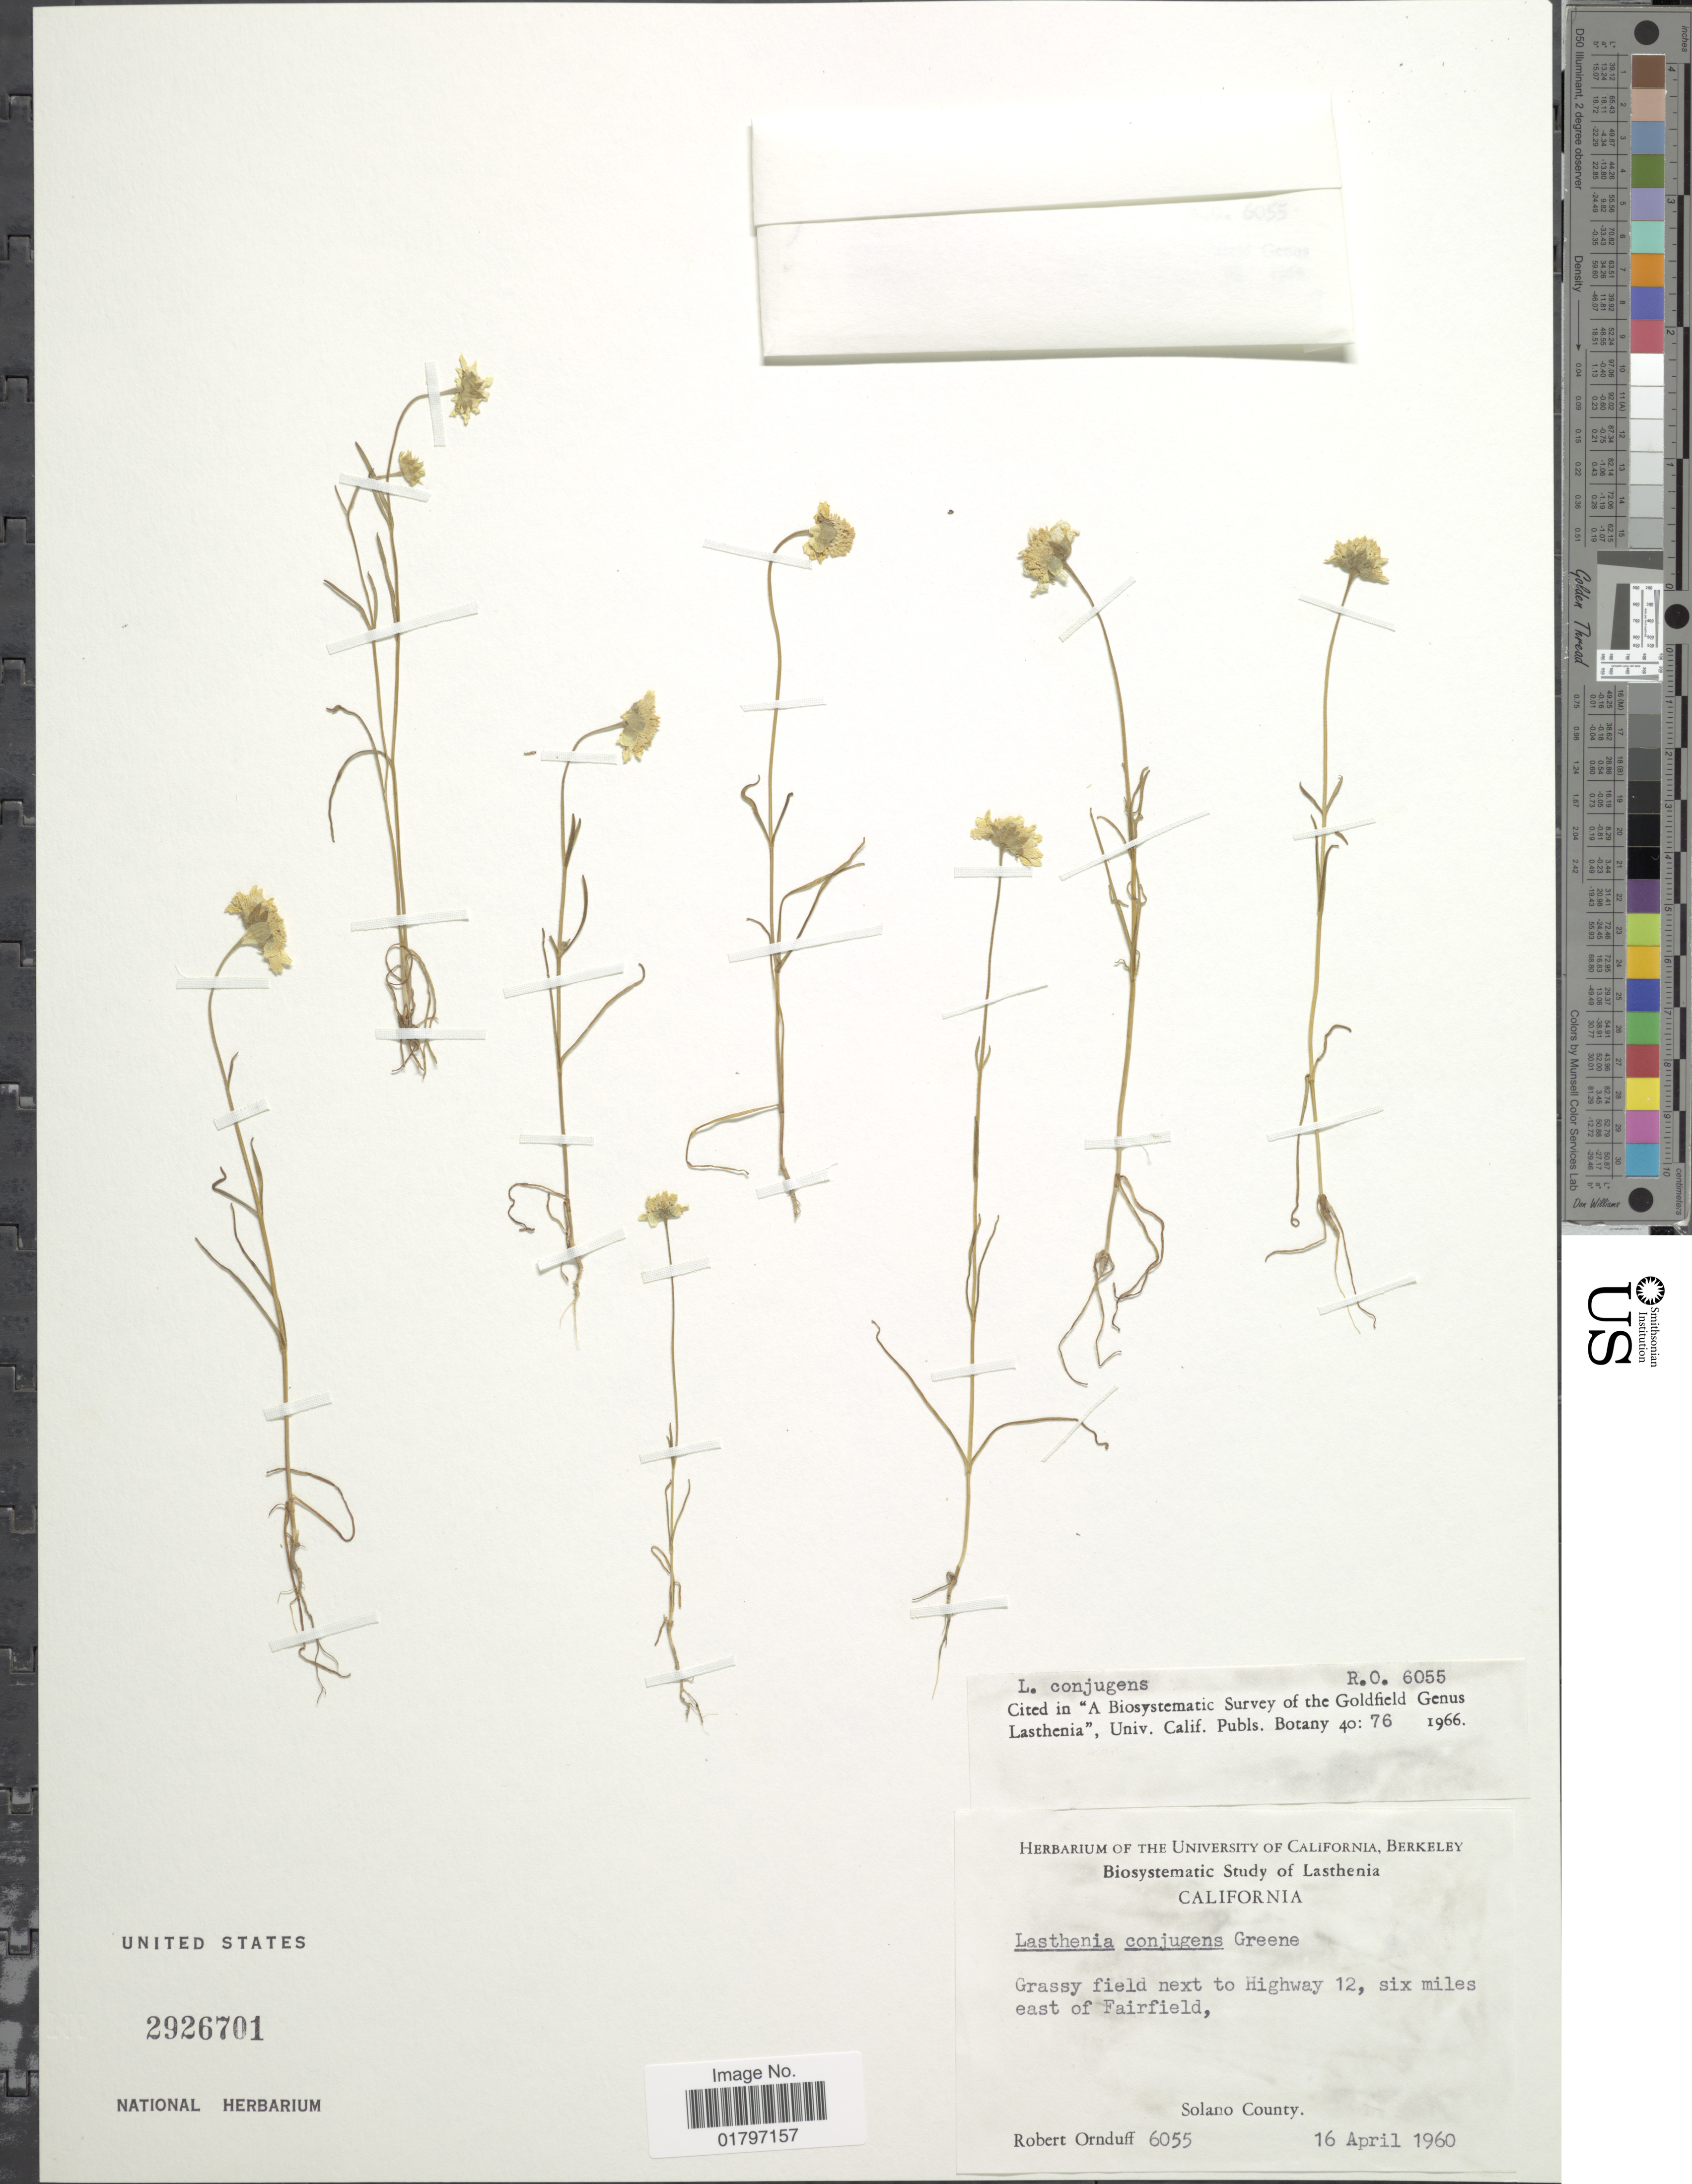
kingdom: Plantae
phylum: Tracheophyta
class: Magnoliopsida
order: Asterales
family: Asteraceae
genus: Lasthenia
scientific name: Lasthenia conjugens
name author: Greene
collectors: R. Ornduff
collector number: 6055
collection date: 1960-04-16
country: United States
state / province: California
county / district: Solano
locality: Grassy field next to Highway 12, six miles east of Fairfield, Solano County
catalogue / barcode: US 2926701